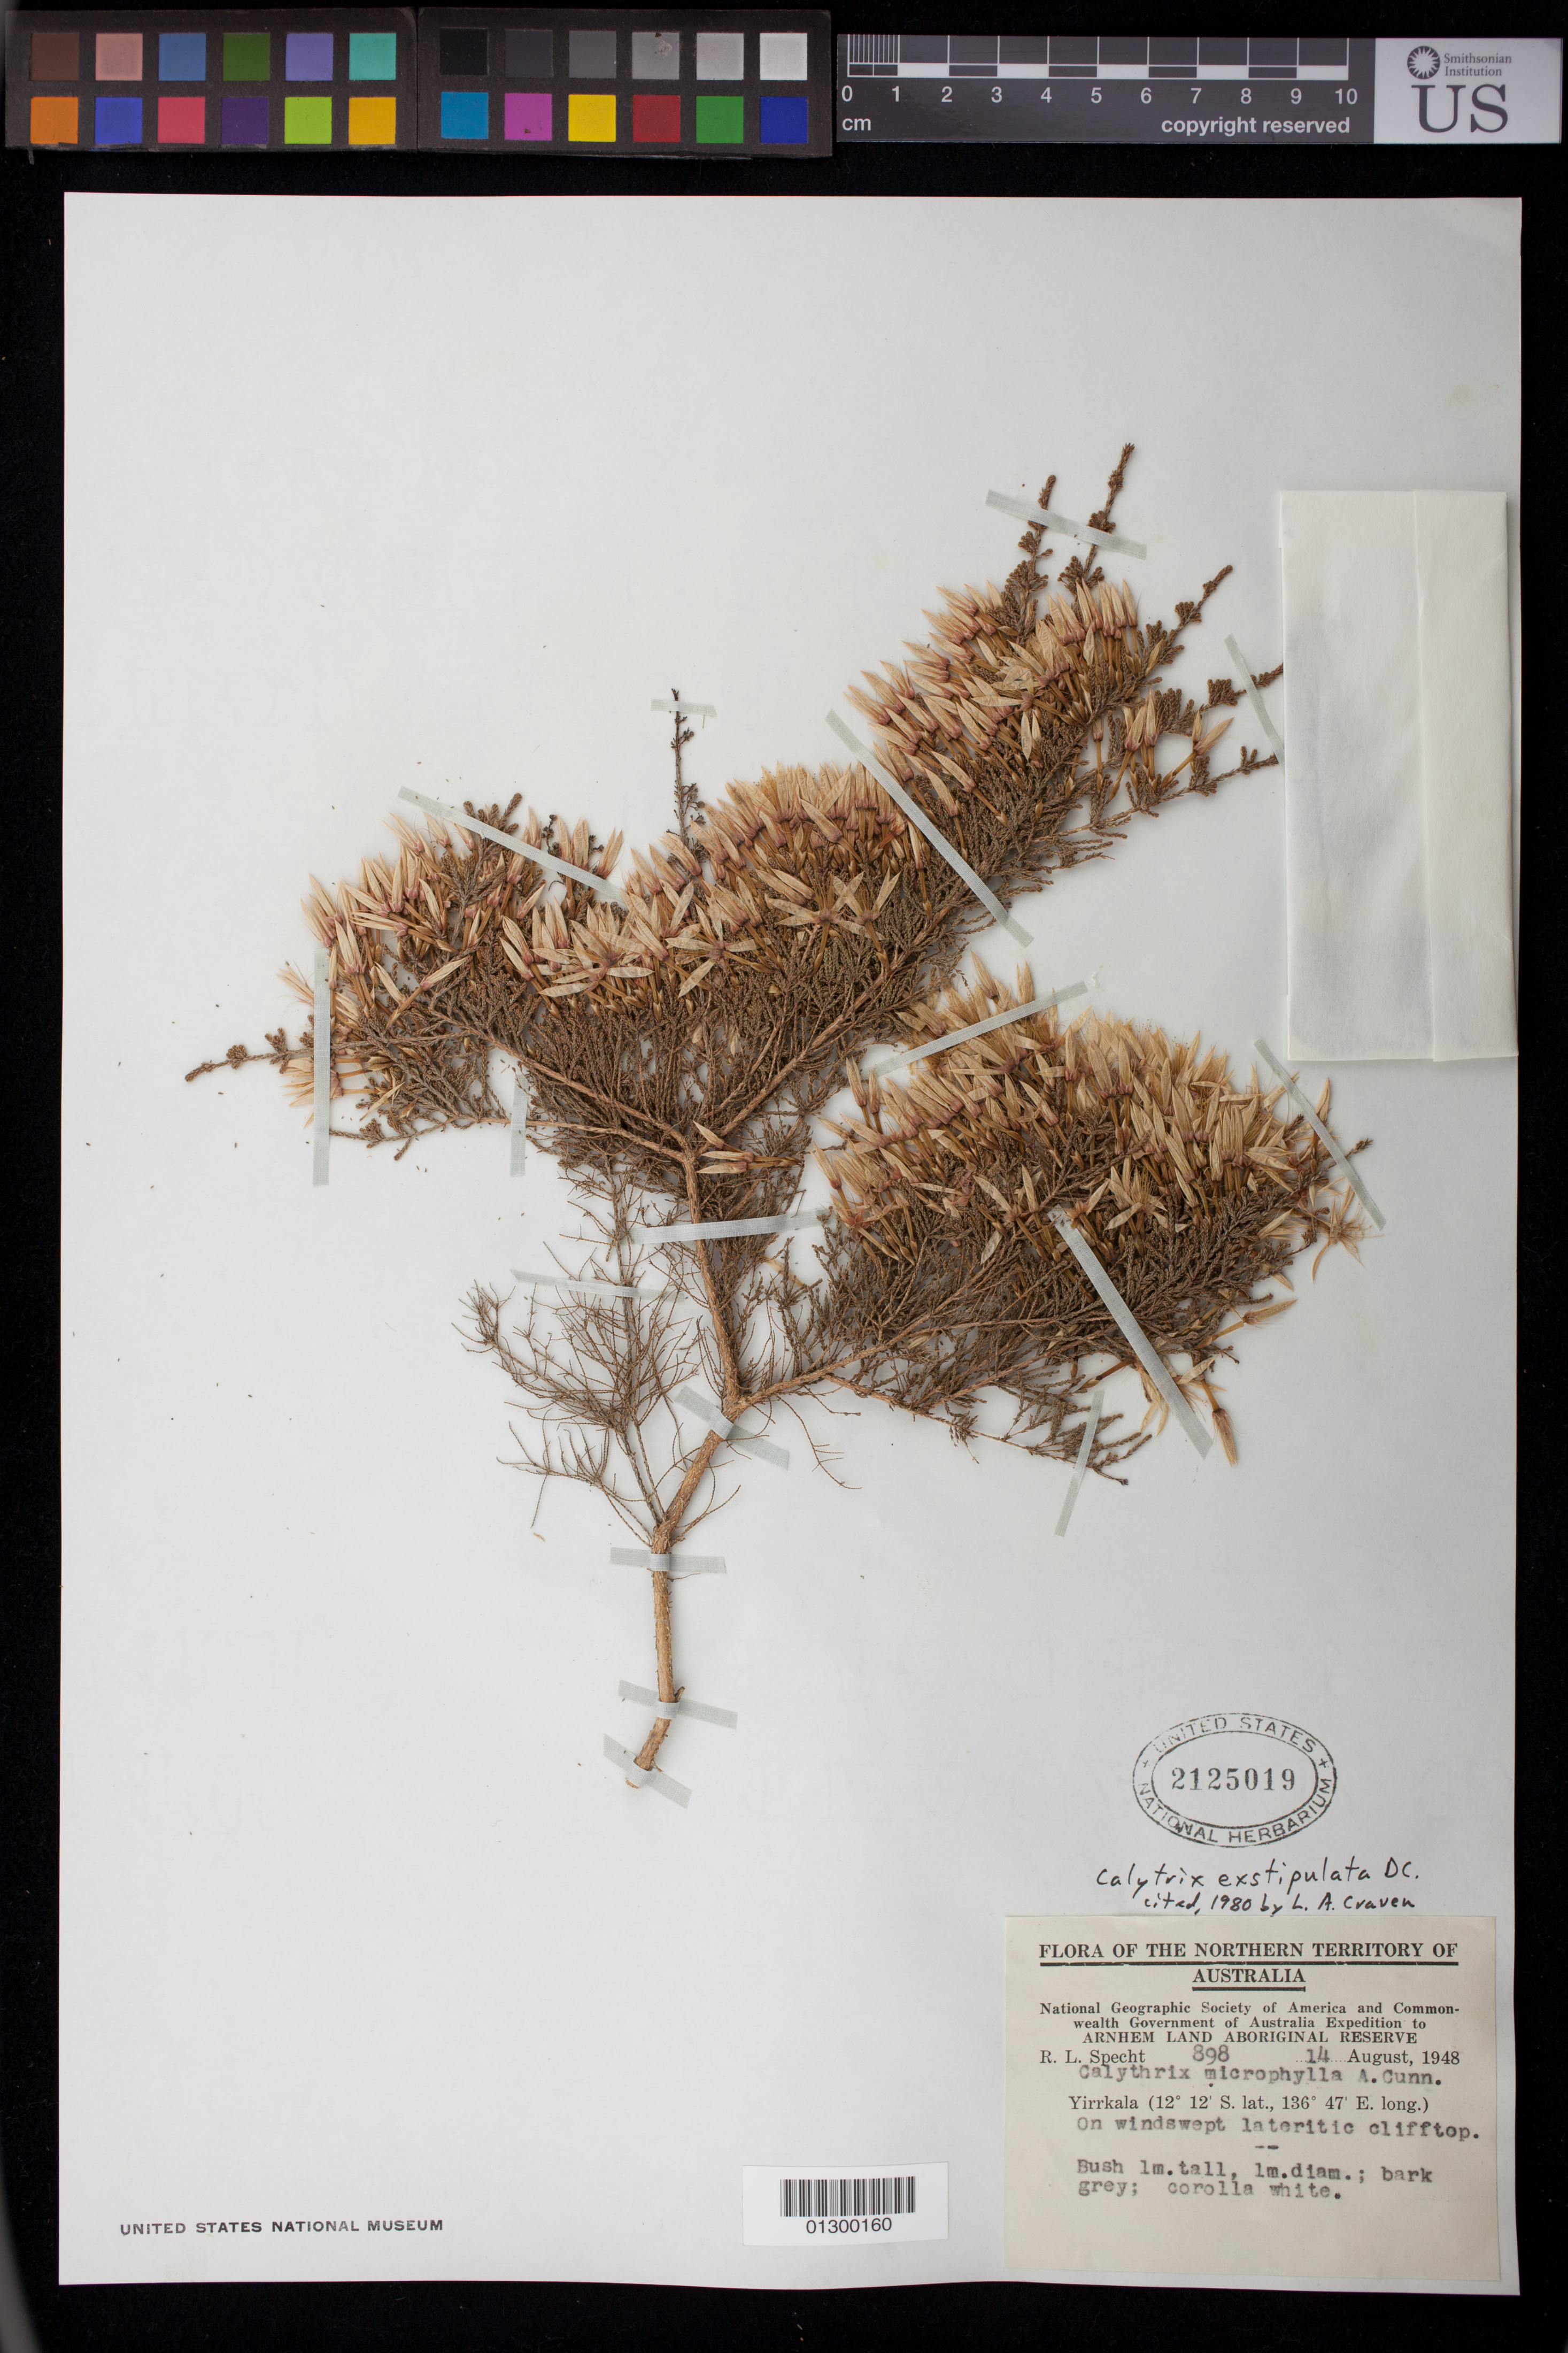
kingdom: Plantae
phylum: Tracheophyta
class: Magnoliopsida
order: Myrtales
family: Myrtaceae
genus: Calytrix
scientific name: Calytrix exstipulata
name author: D.C.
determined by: Craven, L. A.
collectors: R. L. Specht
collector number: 898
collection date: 1948-08-14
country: Australia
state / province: Northern Territory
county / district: East Arnhem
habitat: On windswept lateritic clifftop.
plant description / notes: Bush 1 m. tall, 1 m. diam.; bark grey; corolla white.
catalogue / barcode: US 2125019